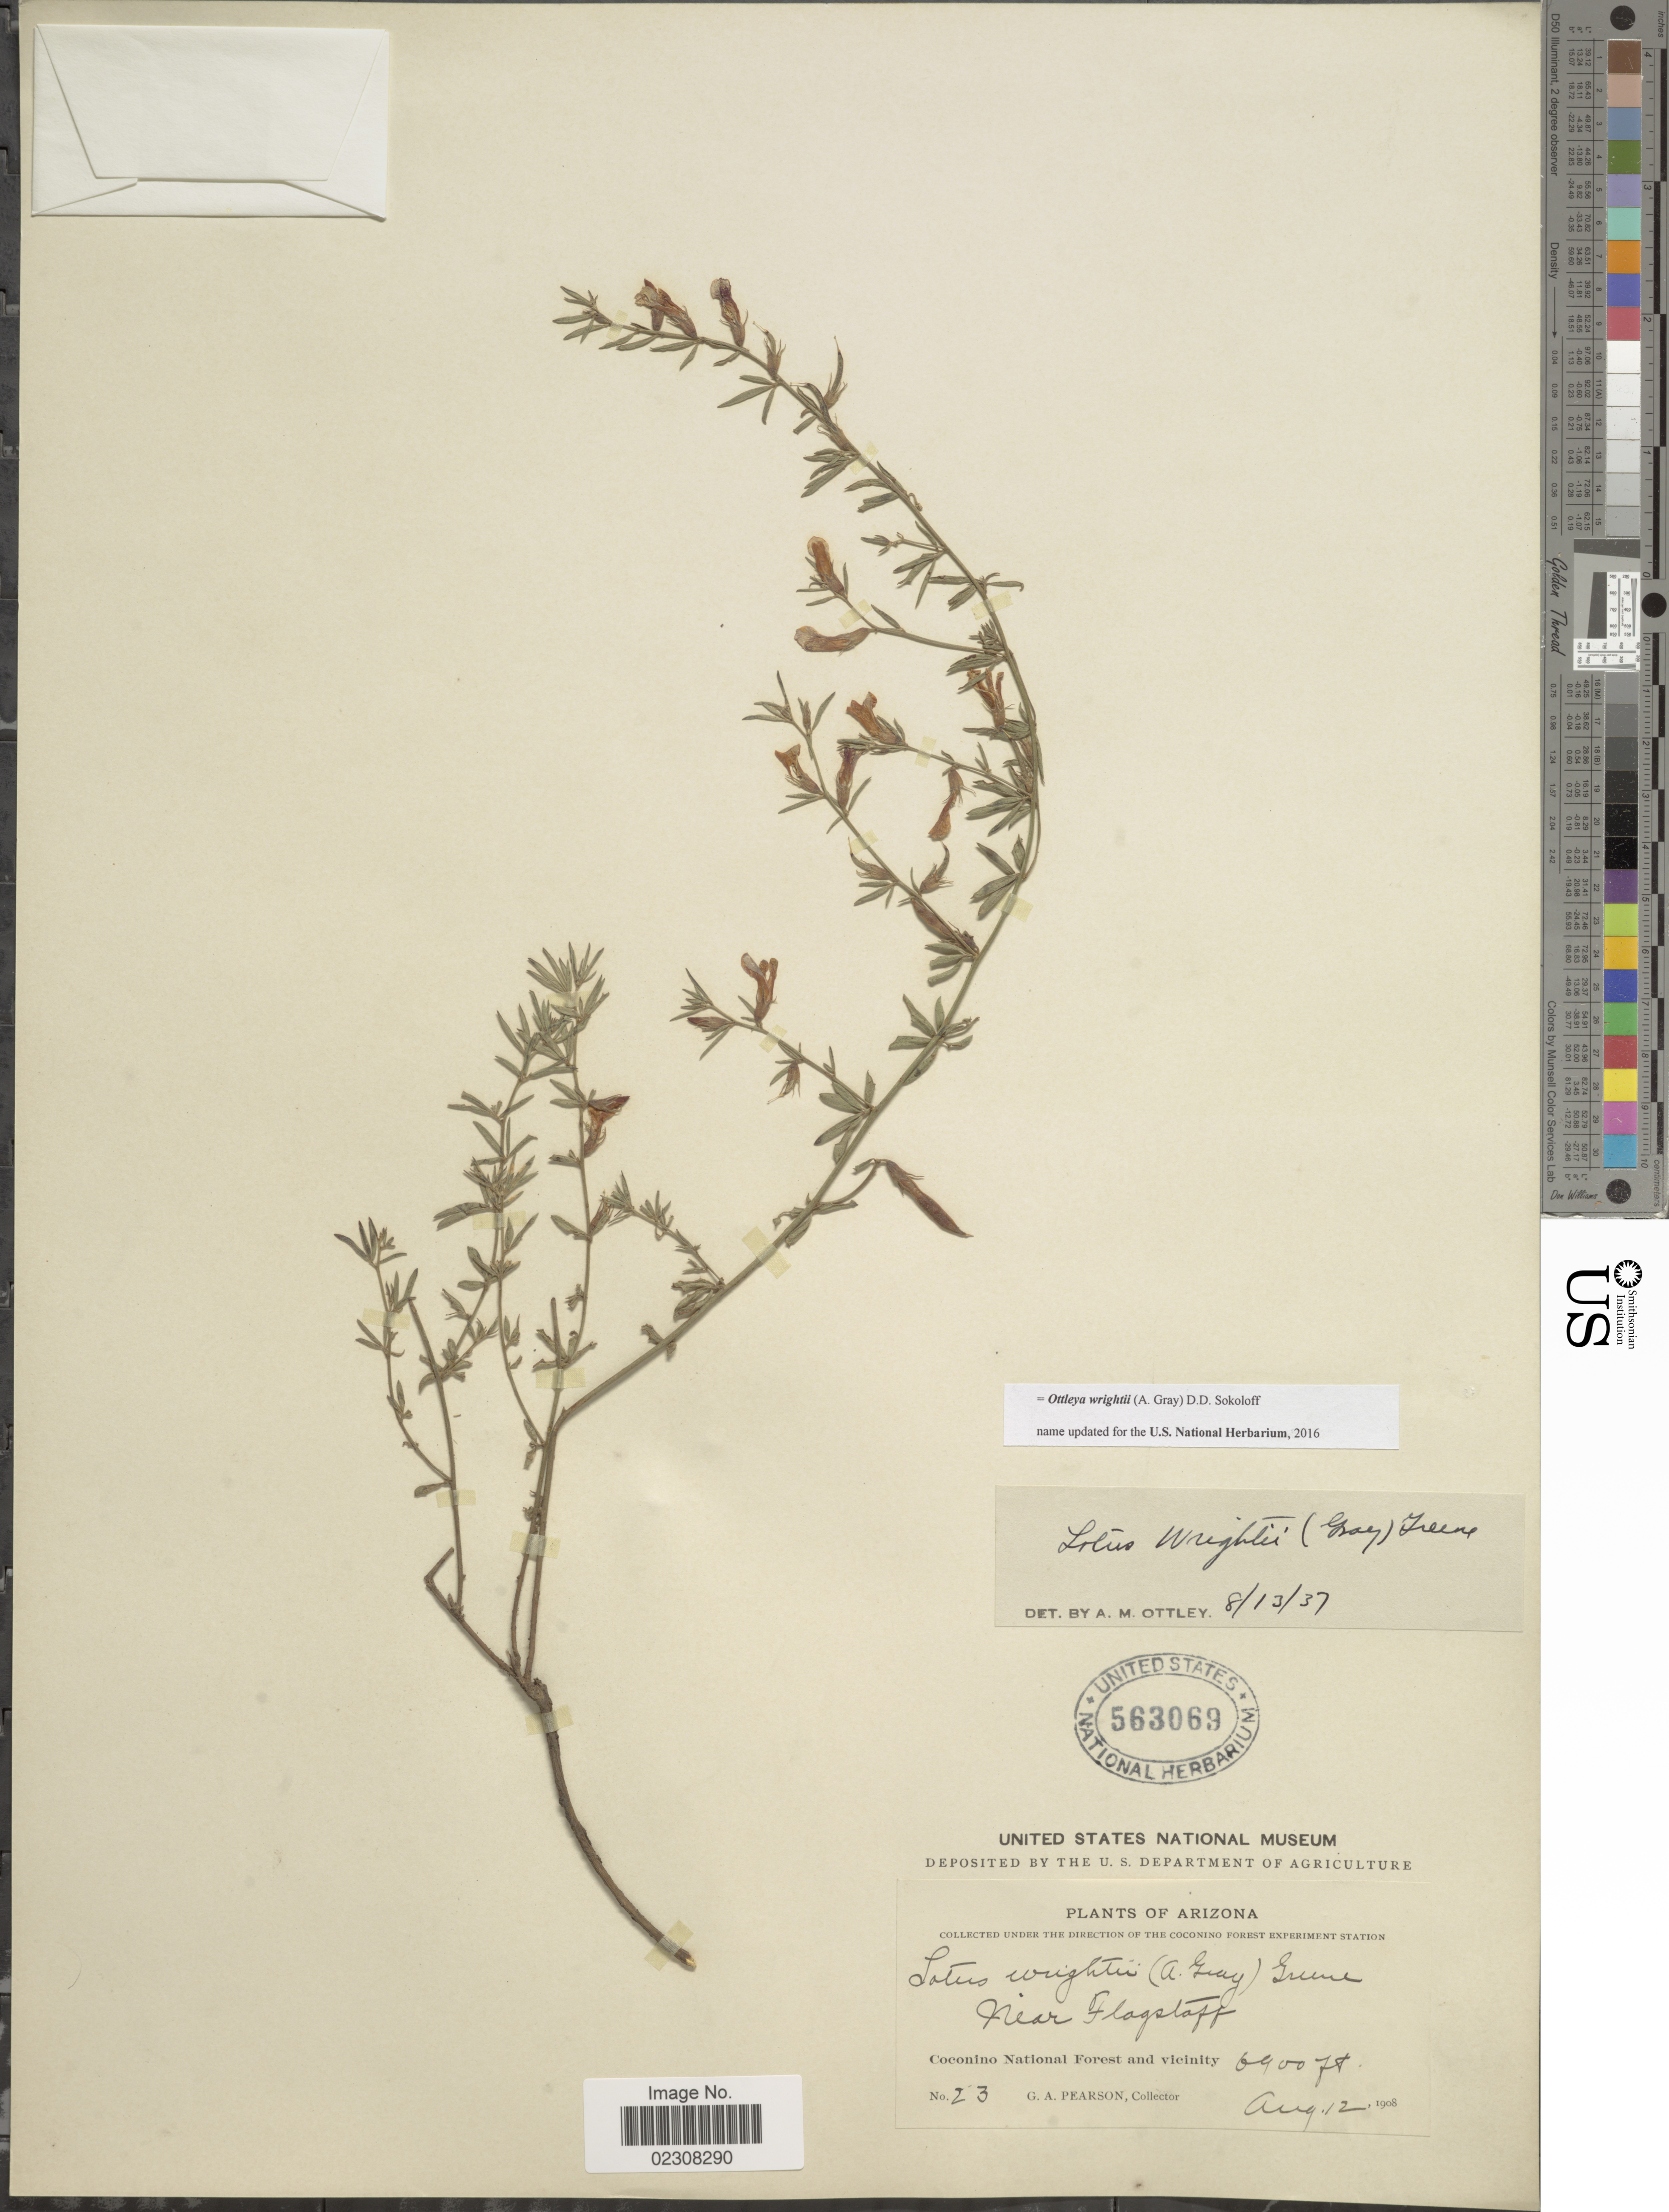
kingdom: Plantae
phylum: Tracheophyta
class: Magnoliopsida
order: Fabales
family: Fabaceae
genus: Ottleya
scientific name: Ottleya wrightii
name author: (A. Gray) D.D. Sokoloff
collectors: G. Pearson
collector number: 23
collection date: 1908-08-12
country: United States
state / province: Arizona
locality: Near Flagstaff, Coconino National Forest and vicinity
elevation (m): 2103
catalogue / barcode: US 563069